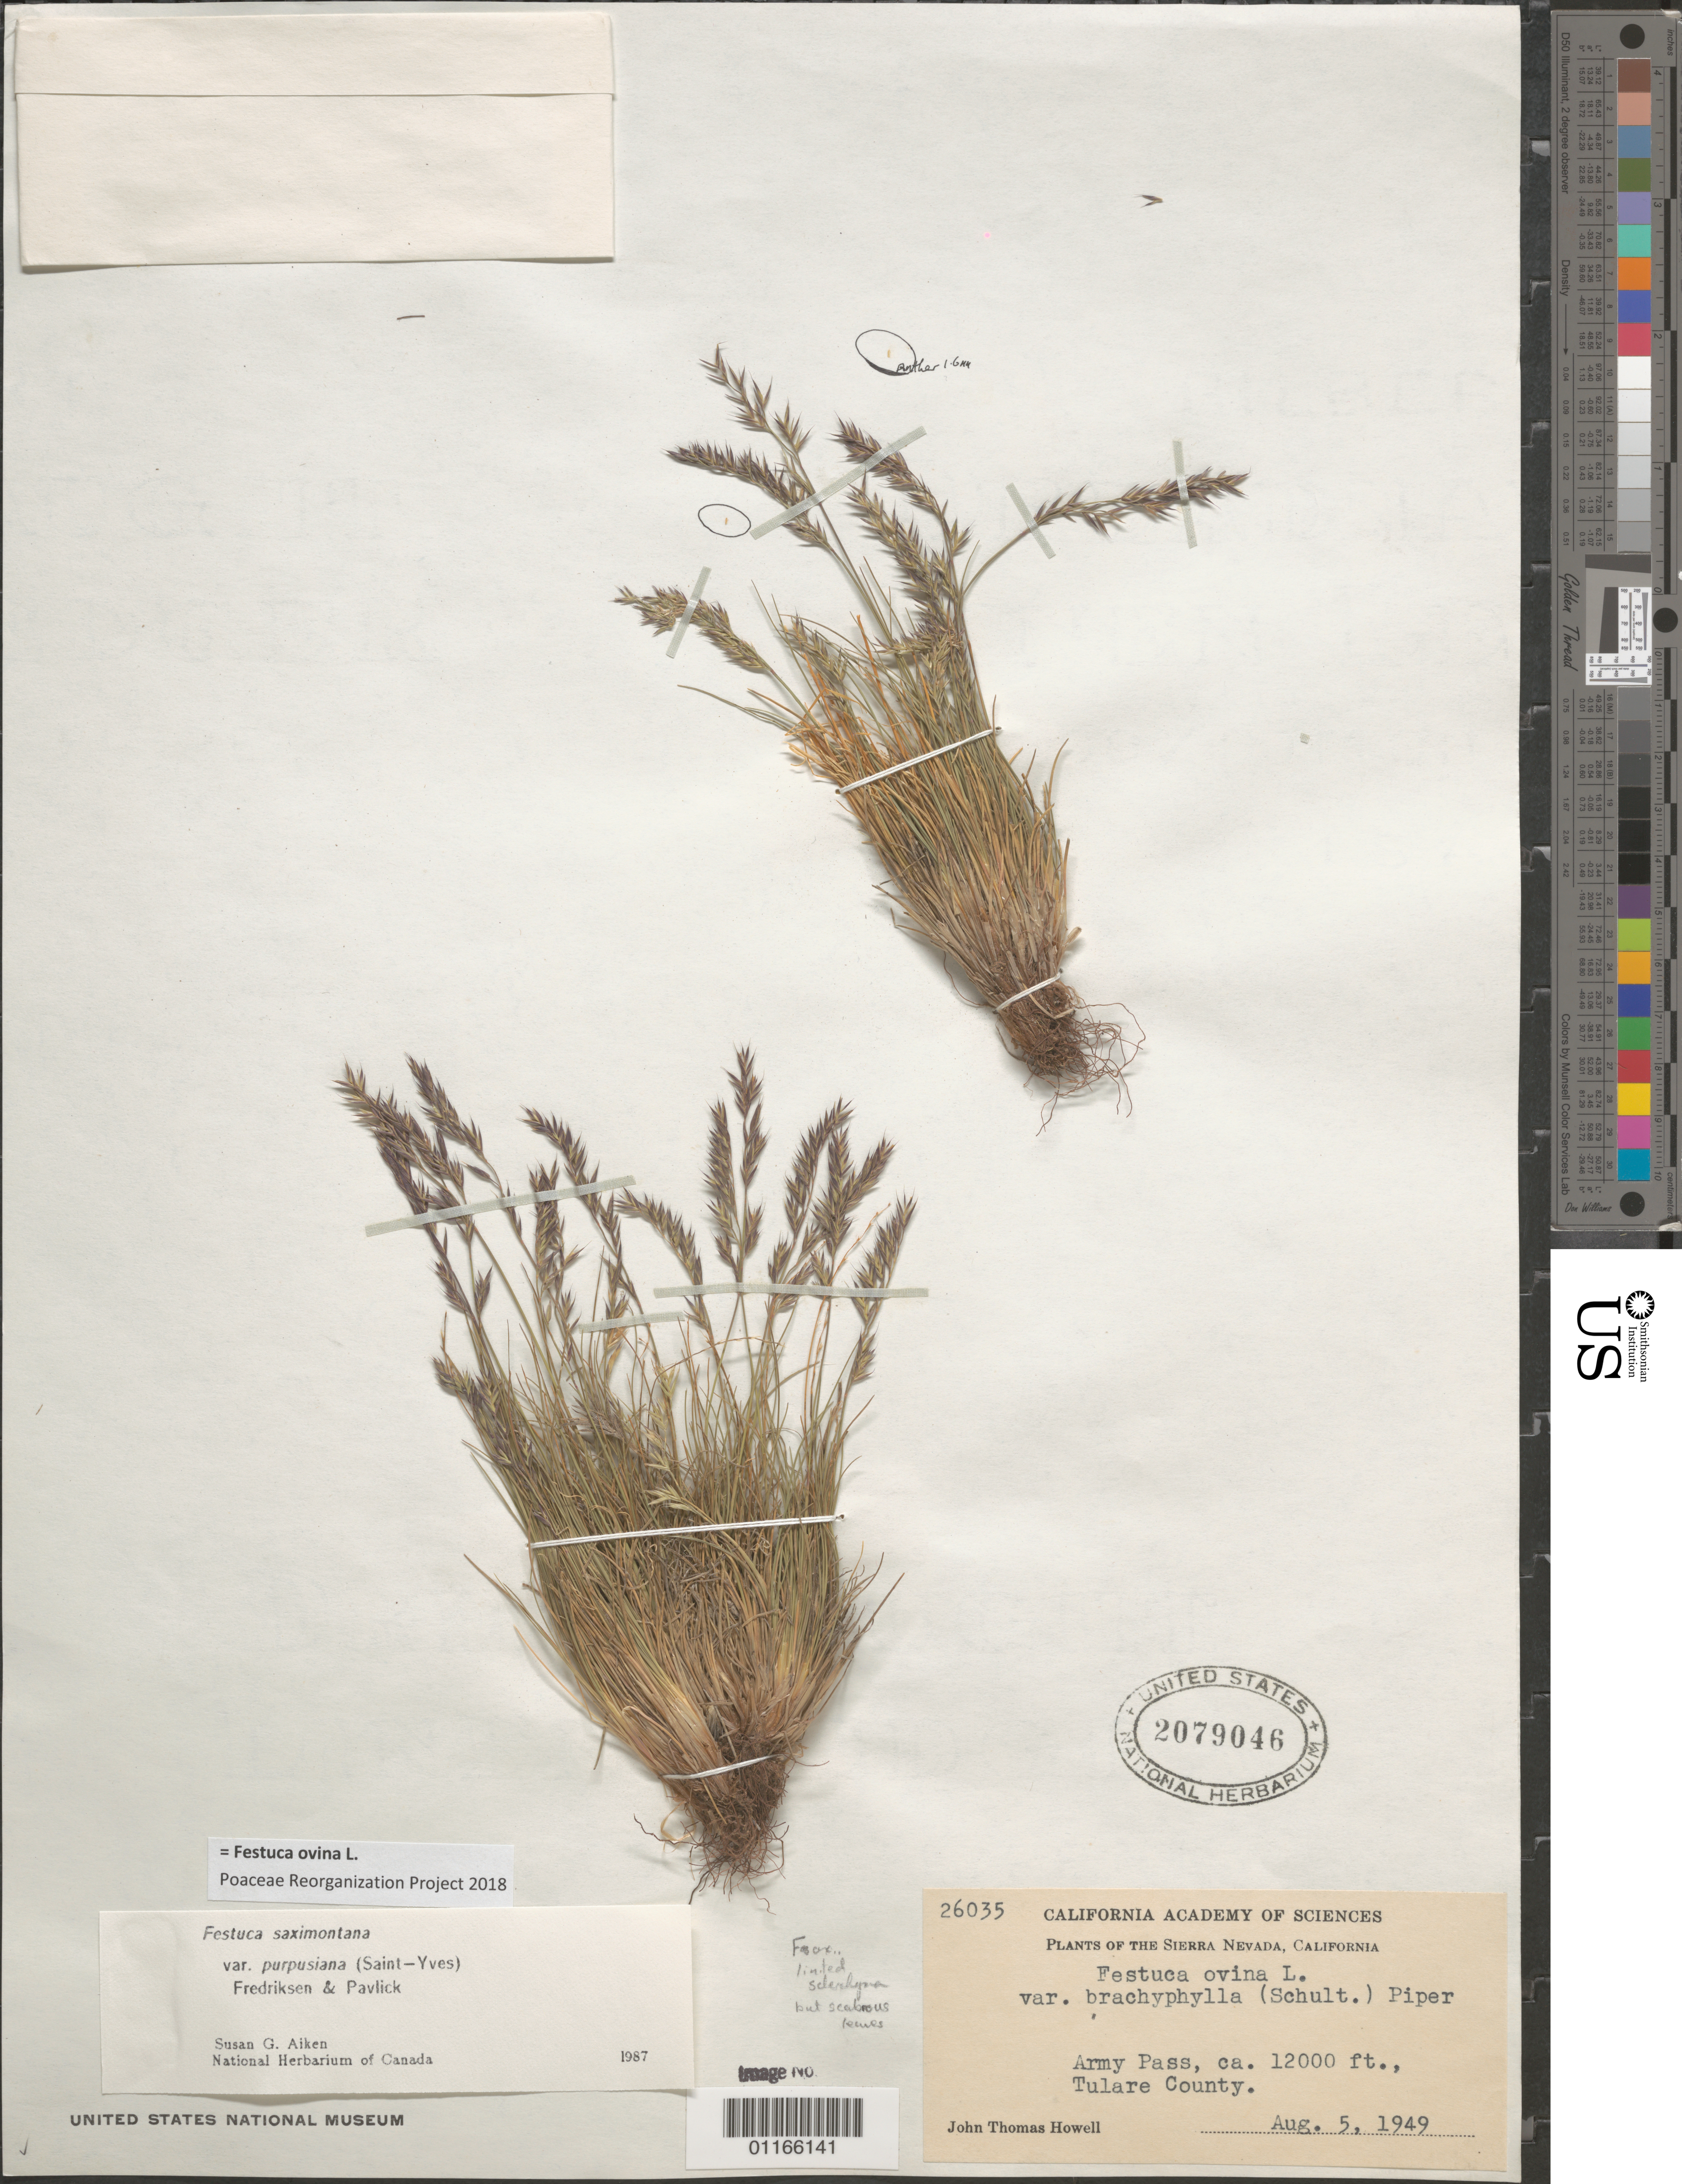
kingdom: Plantae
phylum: Tracheophyta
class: Liliopsida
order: Poales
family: Poaceae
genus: Festuca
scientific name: Festuca ovina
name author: L.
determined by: Poaceae Reorganization Project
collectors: J. T. Howell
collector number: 26035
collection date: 1949-08-05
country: United States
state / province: California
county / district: Tulare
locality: Army Pass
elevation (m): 3658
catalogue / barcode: US 2079046